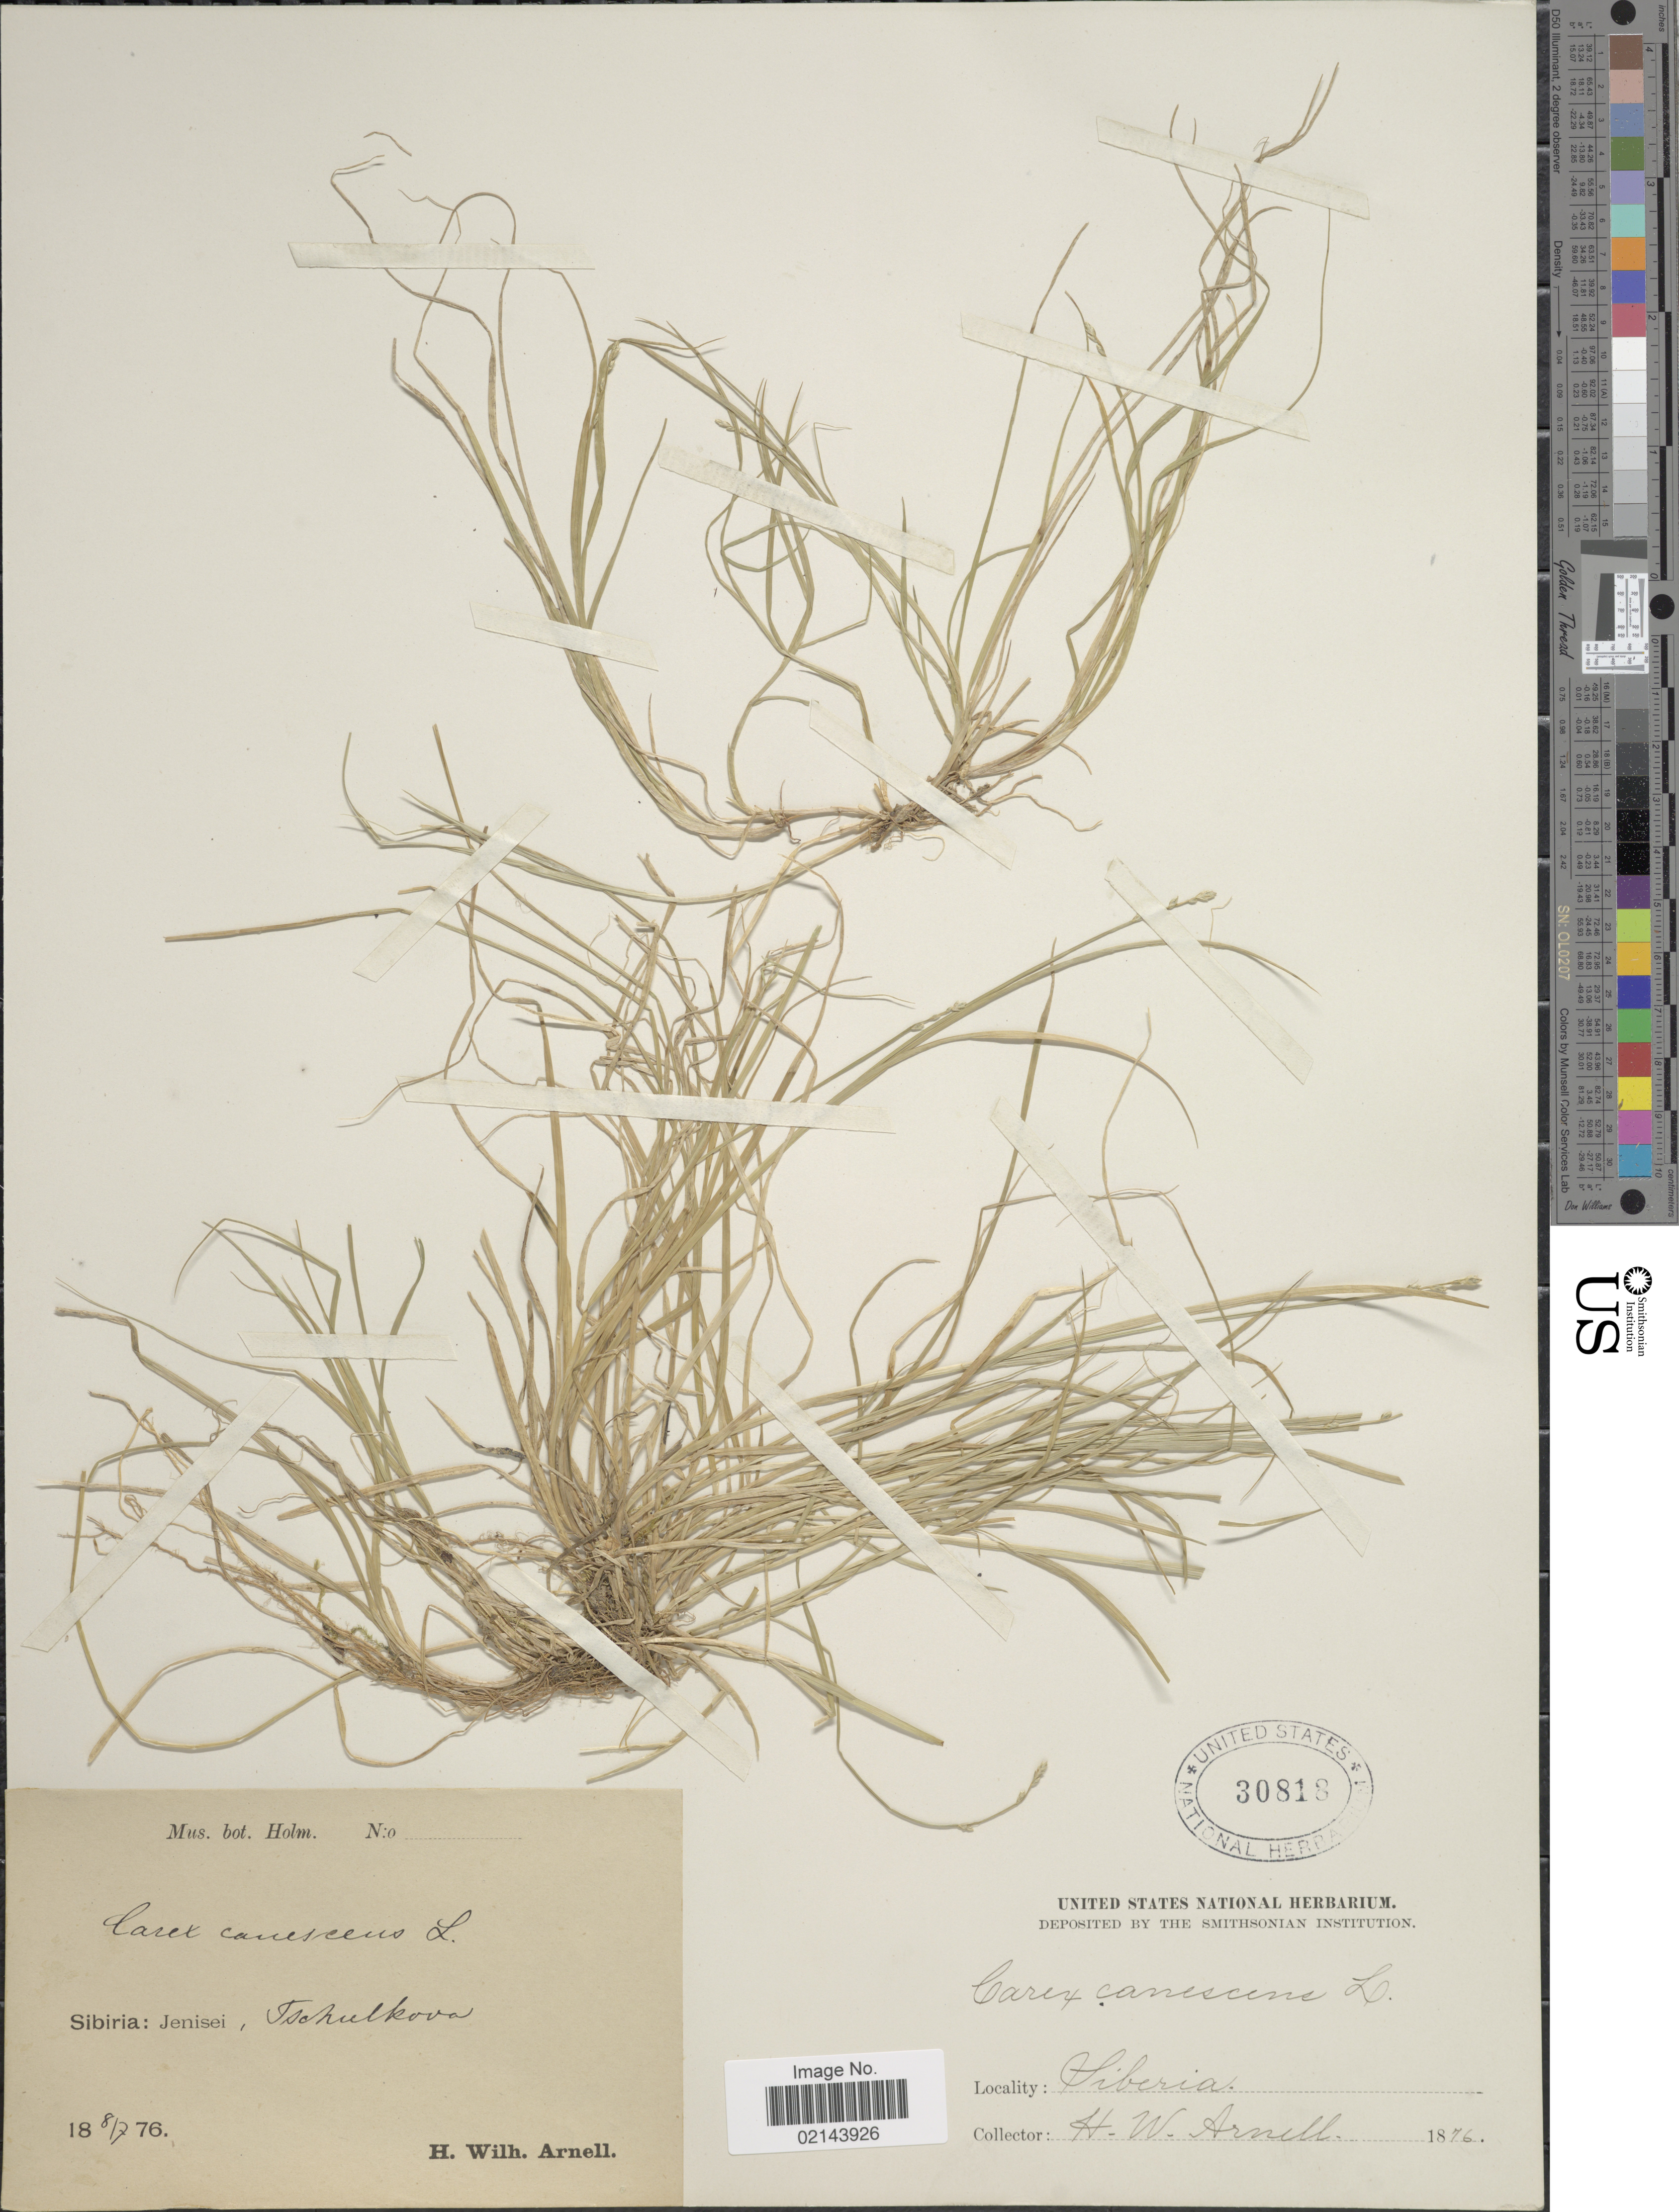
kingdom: Plantae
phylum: Tracheophyta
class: Liliopsida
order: Poales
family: Cyperaceae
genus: Carex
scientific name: Carex brunnescens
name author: (Pers.) Poir.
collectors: H. W. Arnell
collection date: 1876-07-08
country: Russian Federation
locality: Sibiria: Jenisei, Tschulkova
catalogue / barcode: US 30818